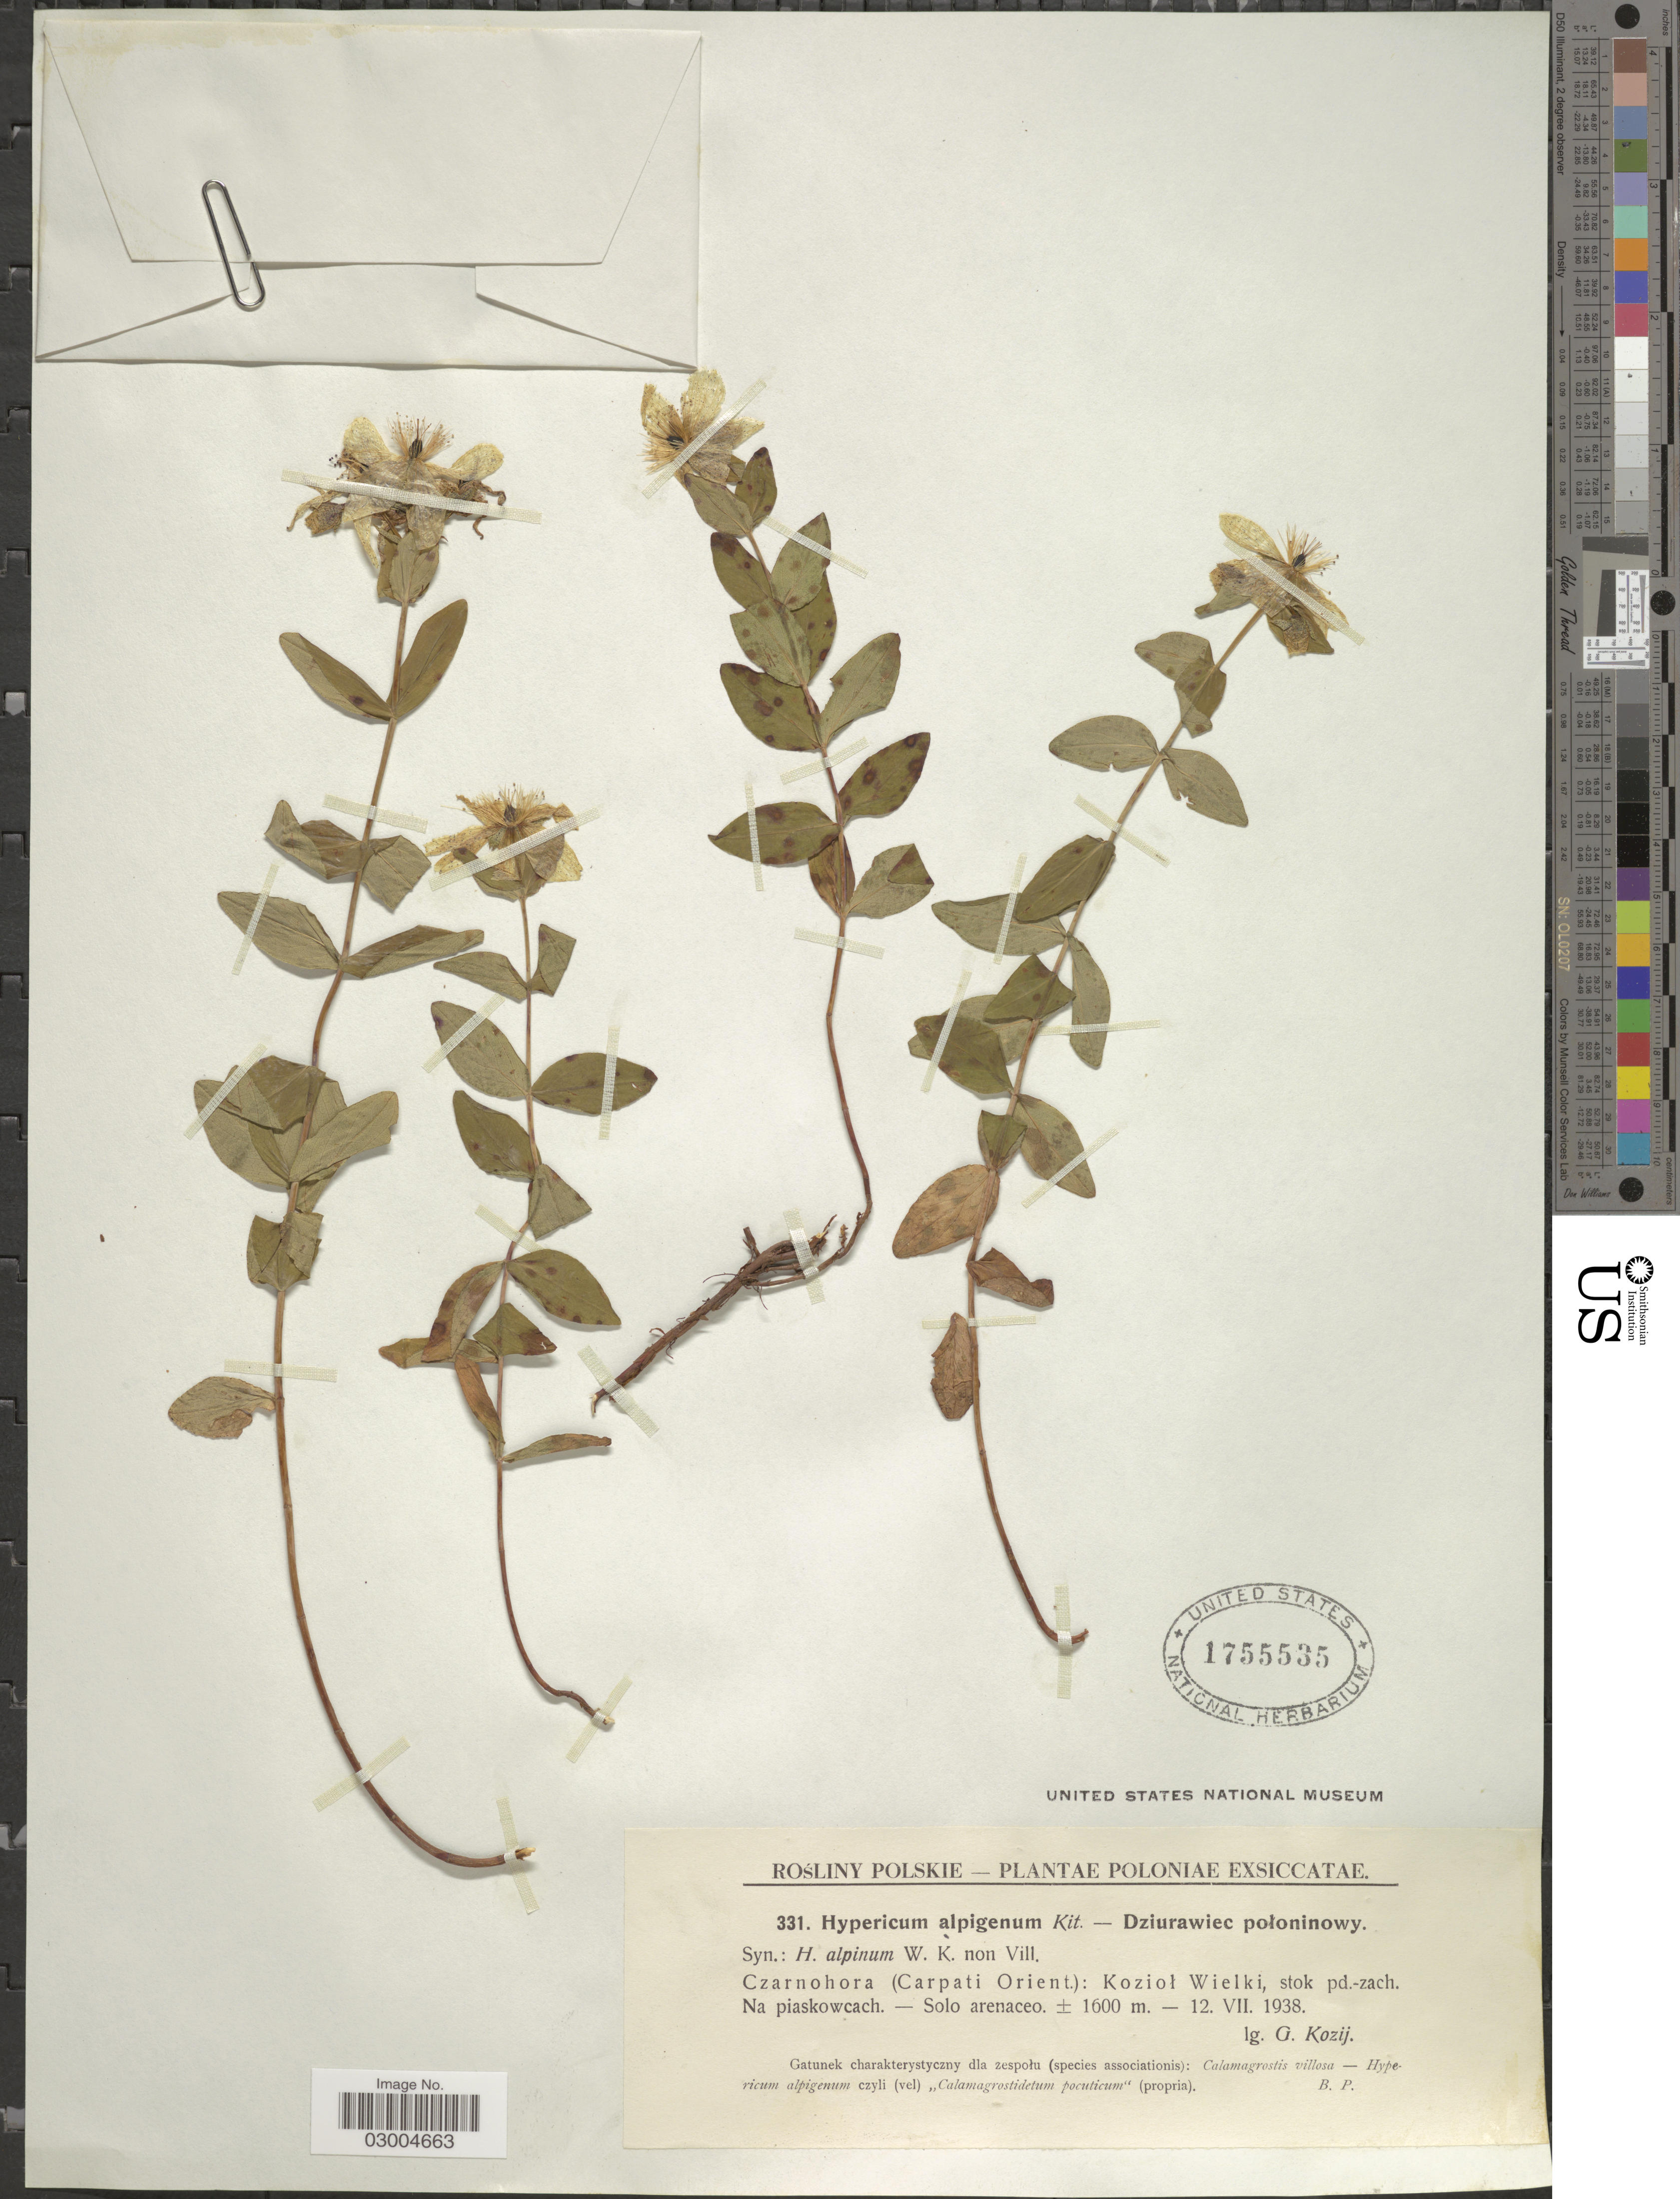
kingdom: Plantae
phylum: Tracheophyta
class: Magnoliopsida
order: Malpighiales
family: Hypericaceae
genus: Hypericum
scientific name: Hypericum alpigenum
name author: Kit.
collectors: G. Kozij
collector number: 331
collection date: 1938-07-12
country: Poland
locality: Czarnohora (Carpati Orient.): Koziol Wielki, stok pd.-zach. Na piaskowcach.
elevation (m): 1600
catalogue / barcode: US 1755535